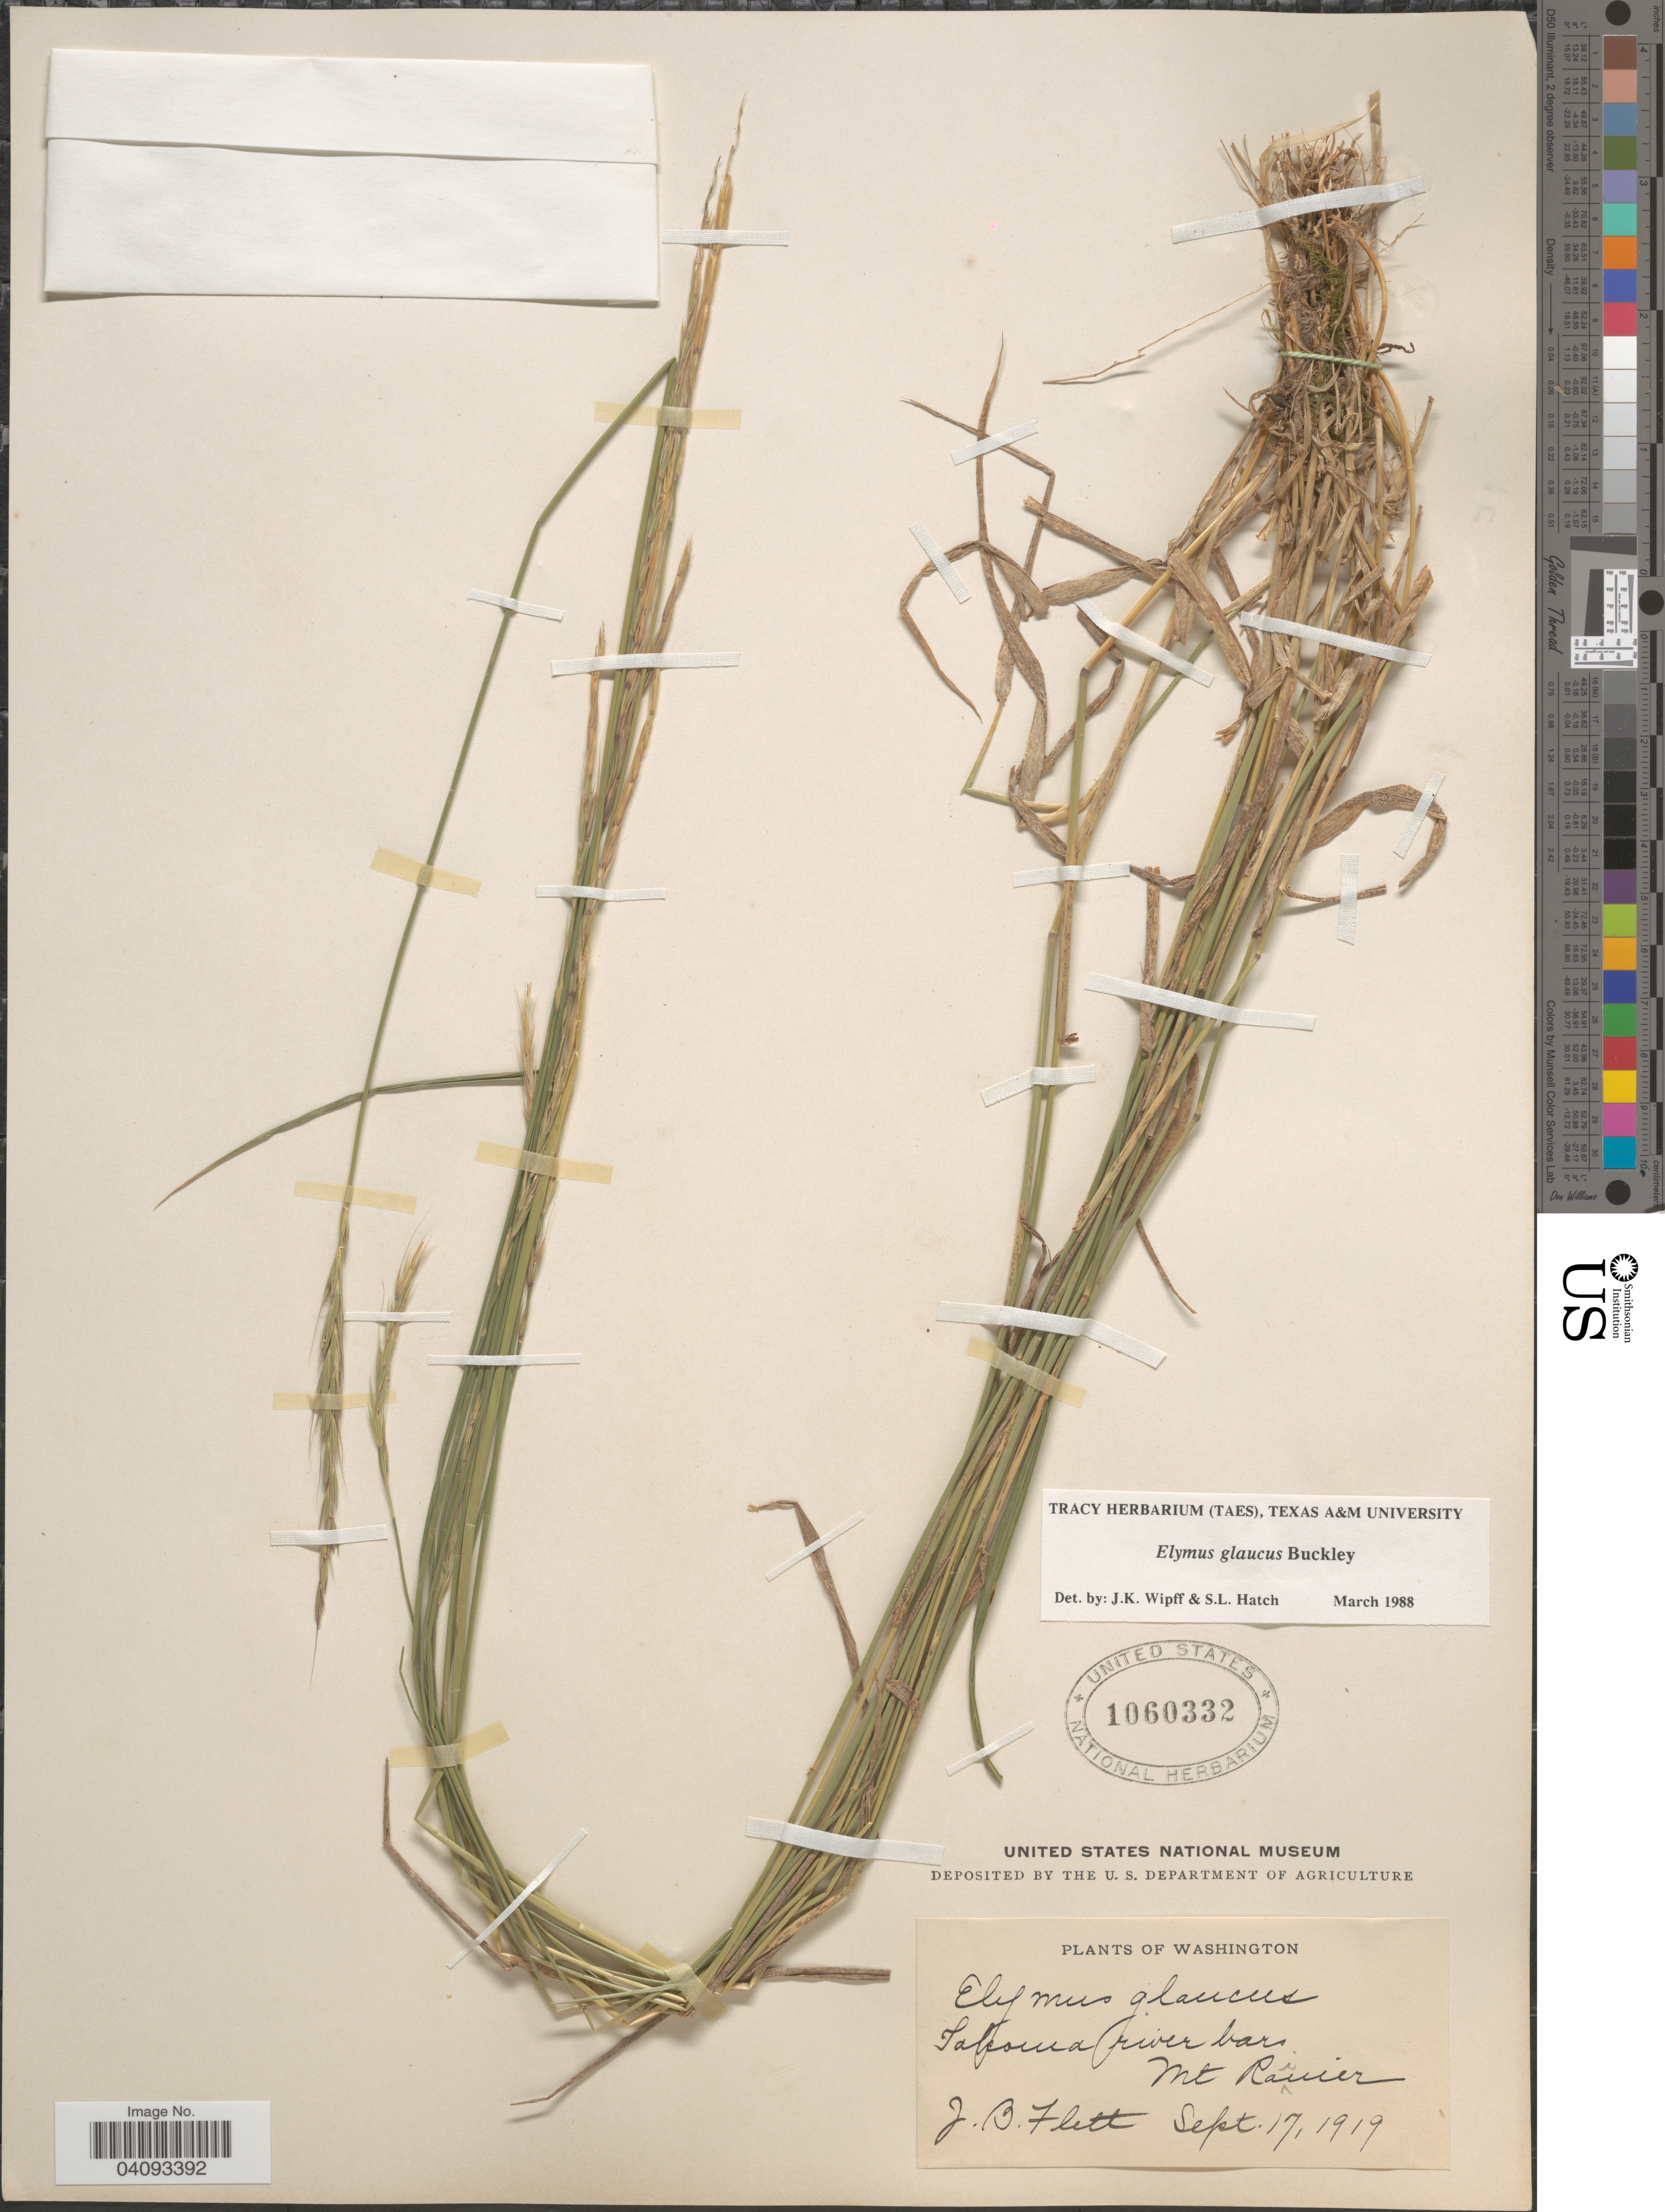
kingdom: Plantae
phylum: Tracheophyta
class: Liliopsida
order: Poales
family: Poaceae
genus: Elymus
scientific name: Elymus glaucus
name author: Buckley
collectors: J. Flett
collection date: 1919-09-17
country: United States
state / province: Washington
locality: Takoma river bars Mt Rainier.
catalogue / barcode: US 1060332